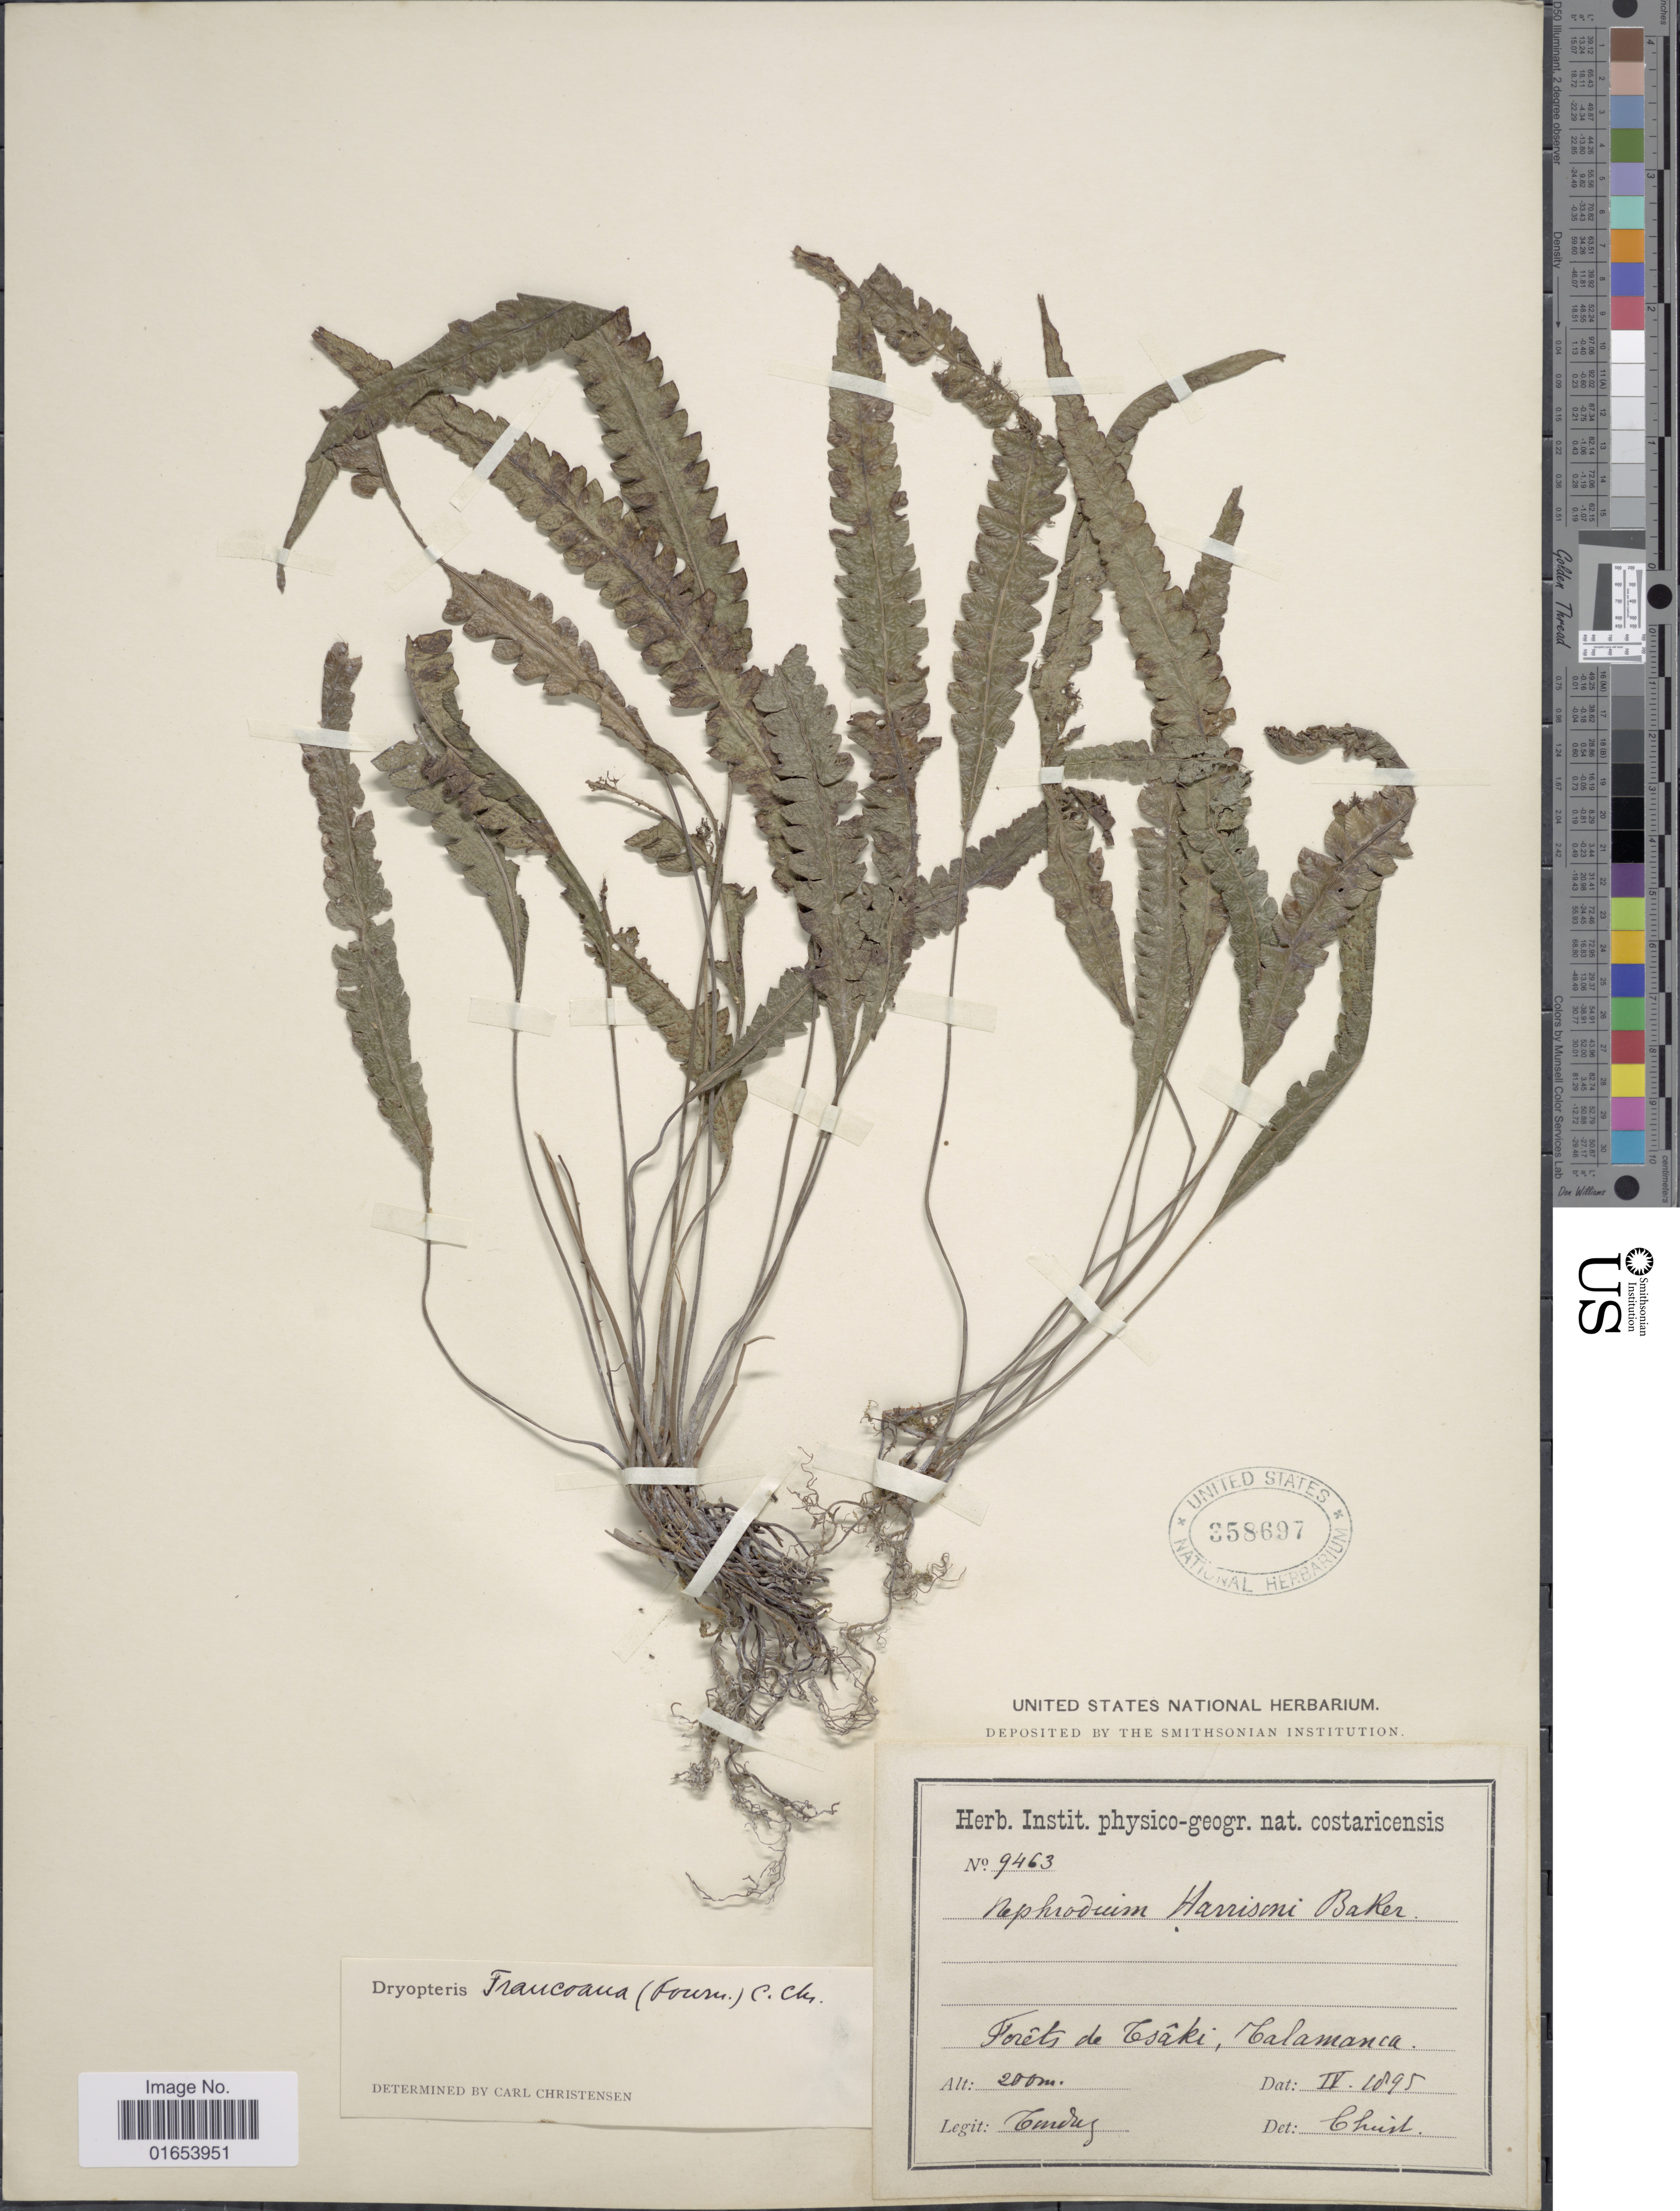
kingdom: Plantae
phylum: Tracheophyta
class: Polypodiopsida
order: Polypodiales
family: Thelypteridaceae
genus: Goniopteris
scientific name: Goniopteris francoana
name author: (E. Fourn.) Á. Löve & D. Löve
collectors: A. Tonduz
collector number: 9463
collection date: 1895-04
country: Costa Rica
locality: Forets de Tsaki, Talamanca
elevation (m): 200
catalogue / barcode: US 358697